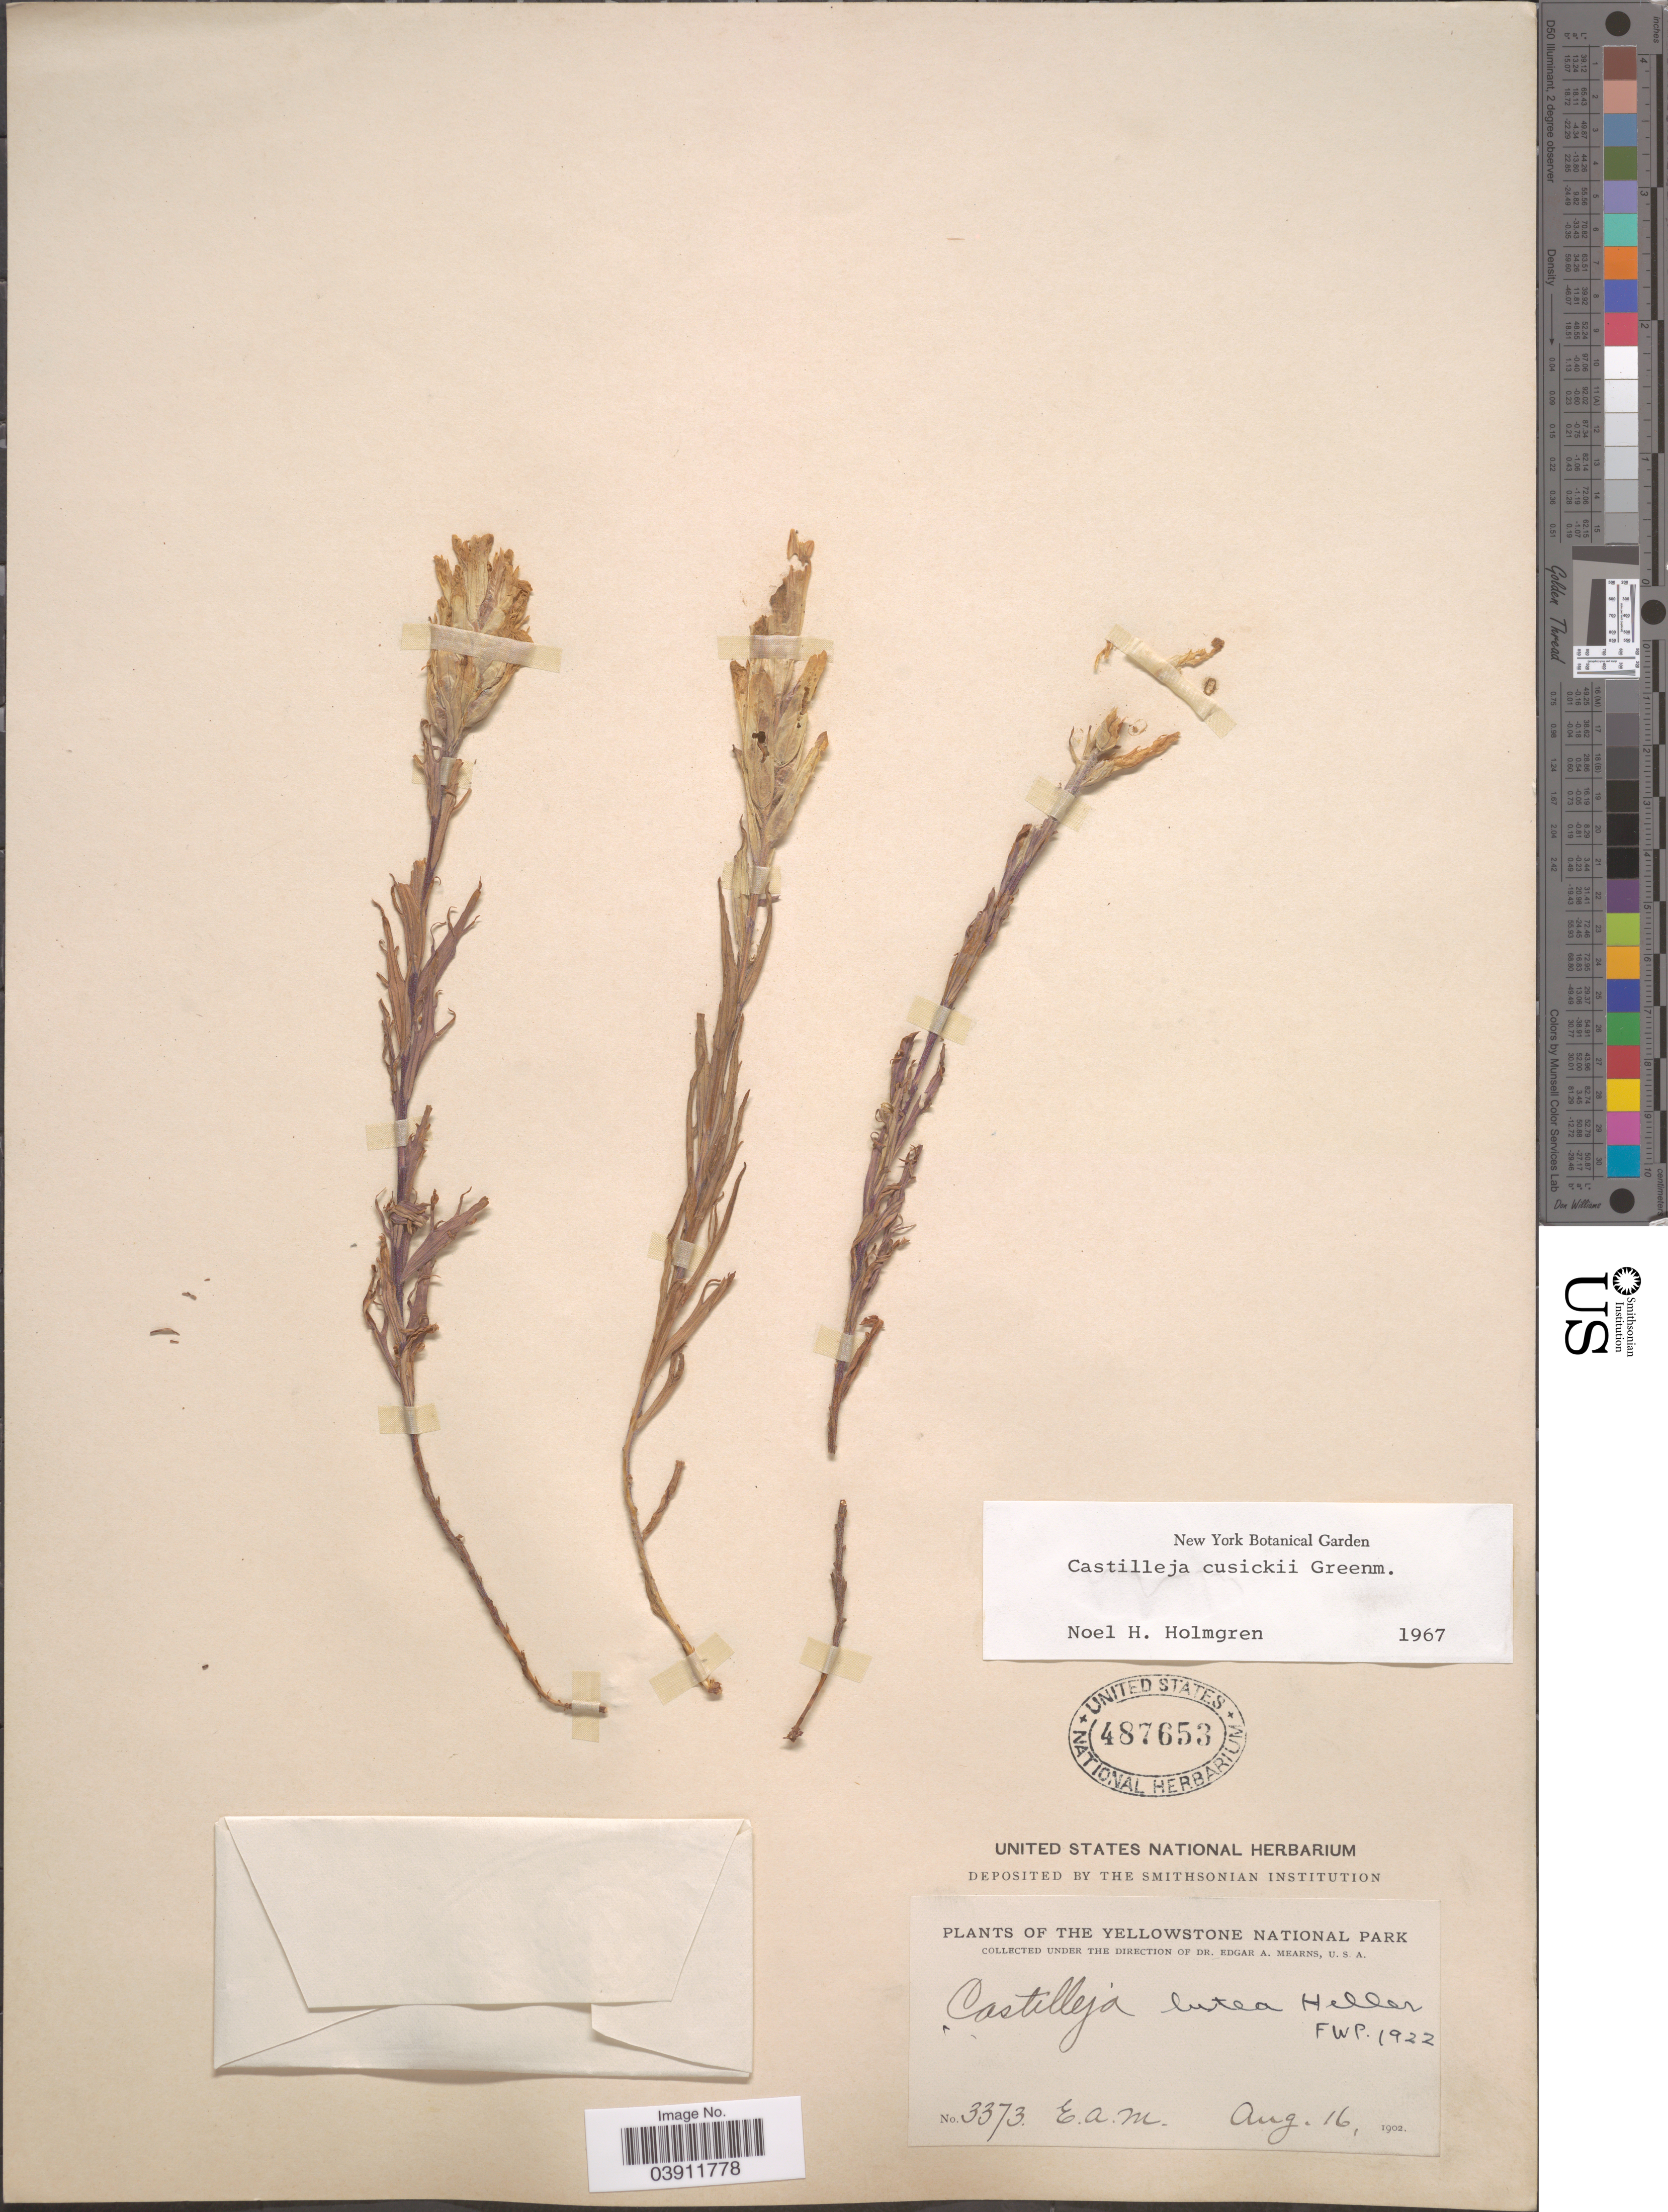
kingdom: Plantae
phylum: Tracheophyta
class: Magnoliopsida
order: Lamiales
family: Orobanchaceae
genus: Castilleja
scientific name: Castilleja cusickii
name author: Greenm.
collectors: E. A. Mearns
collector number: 3373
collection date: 1902-08-16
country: United States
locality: Yellowstone Park.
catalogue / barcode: US 487653